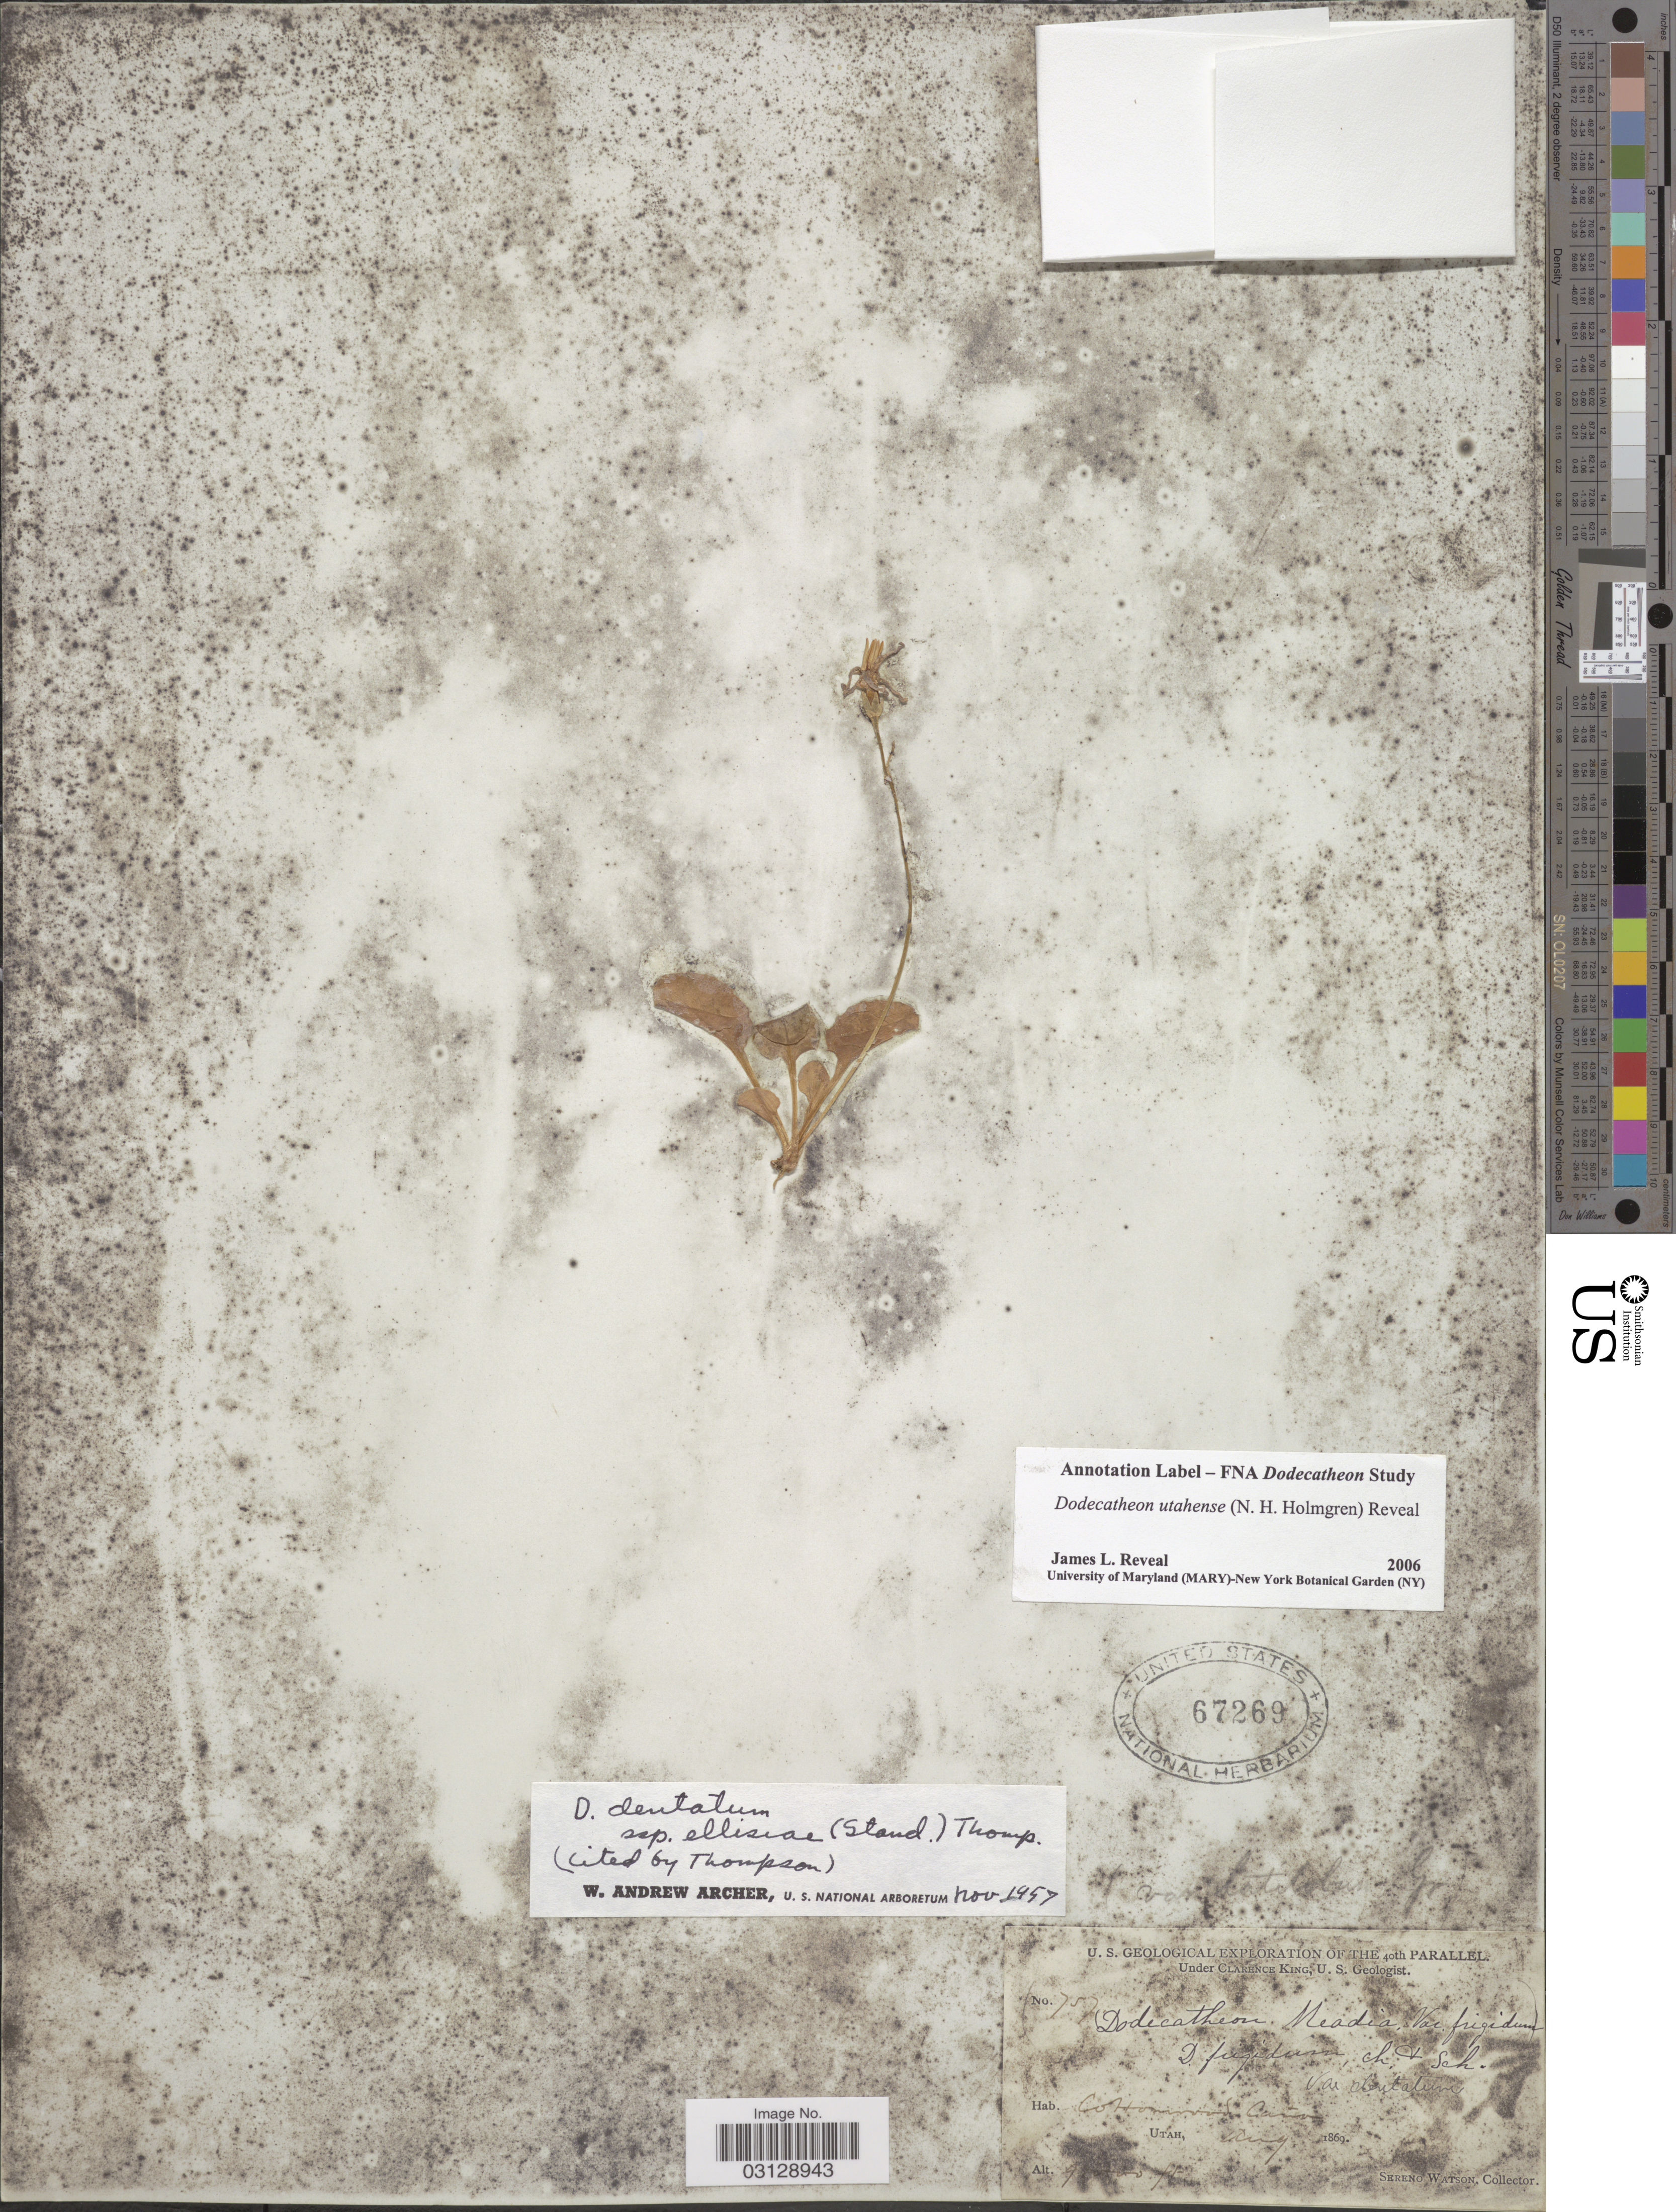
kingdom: Plantae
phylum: Tracheophyta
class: Magnoliopsida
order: Ericales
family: Primulaceae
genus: Dodecatheon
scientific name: Dodecatheon utahense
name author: (N.H. Holmgren) Reveal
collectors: S. Watson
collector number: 757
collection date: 1869-08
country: United States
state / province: Utah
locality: Cottonwood Cañon.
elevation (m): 2743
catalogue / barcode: US 67269